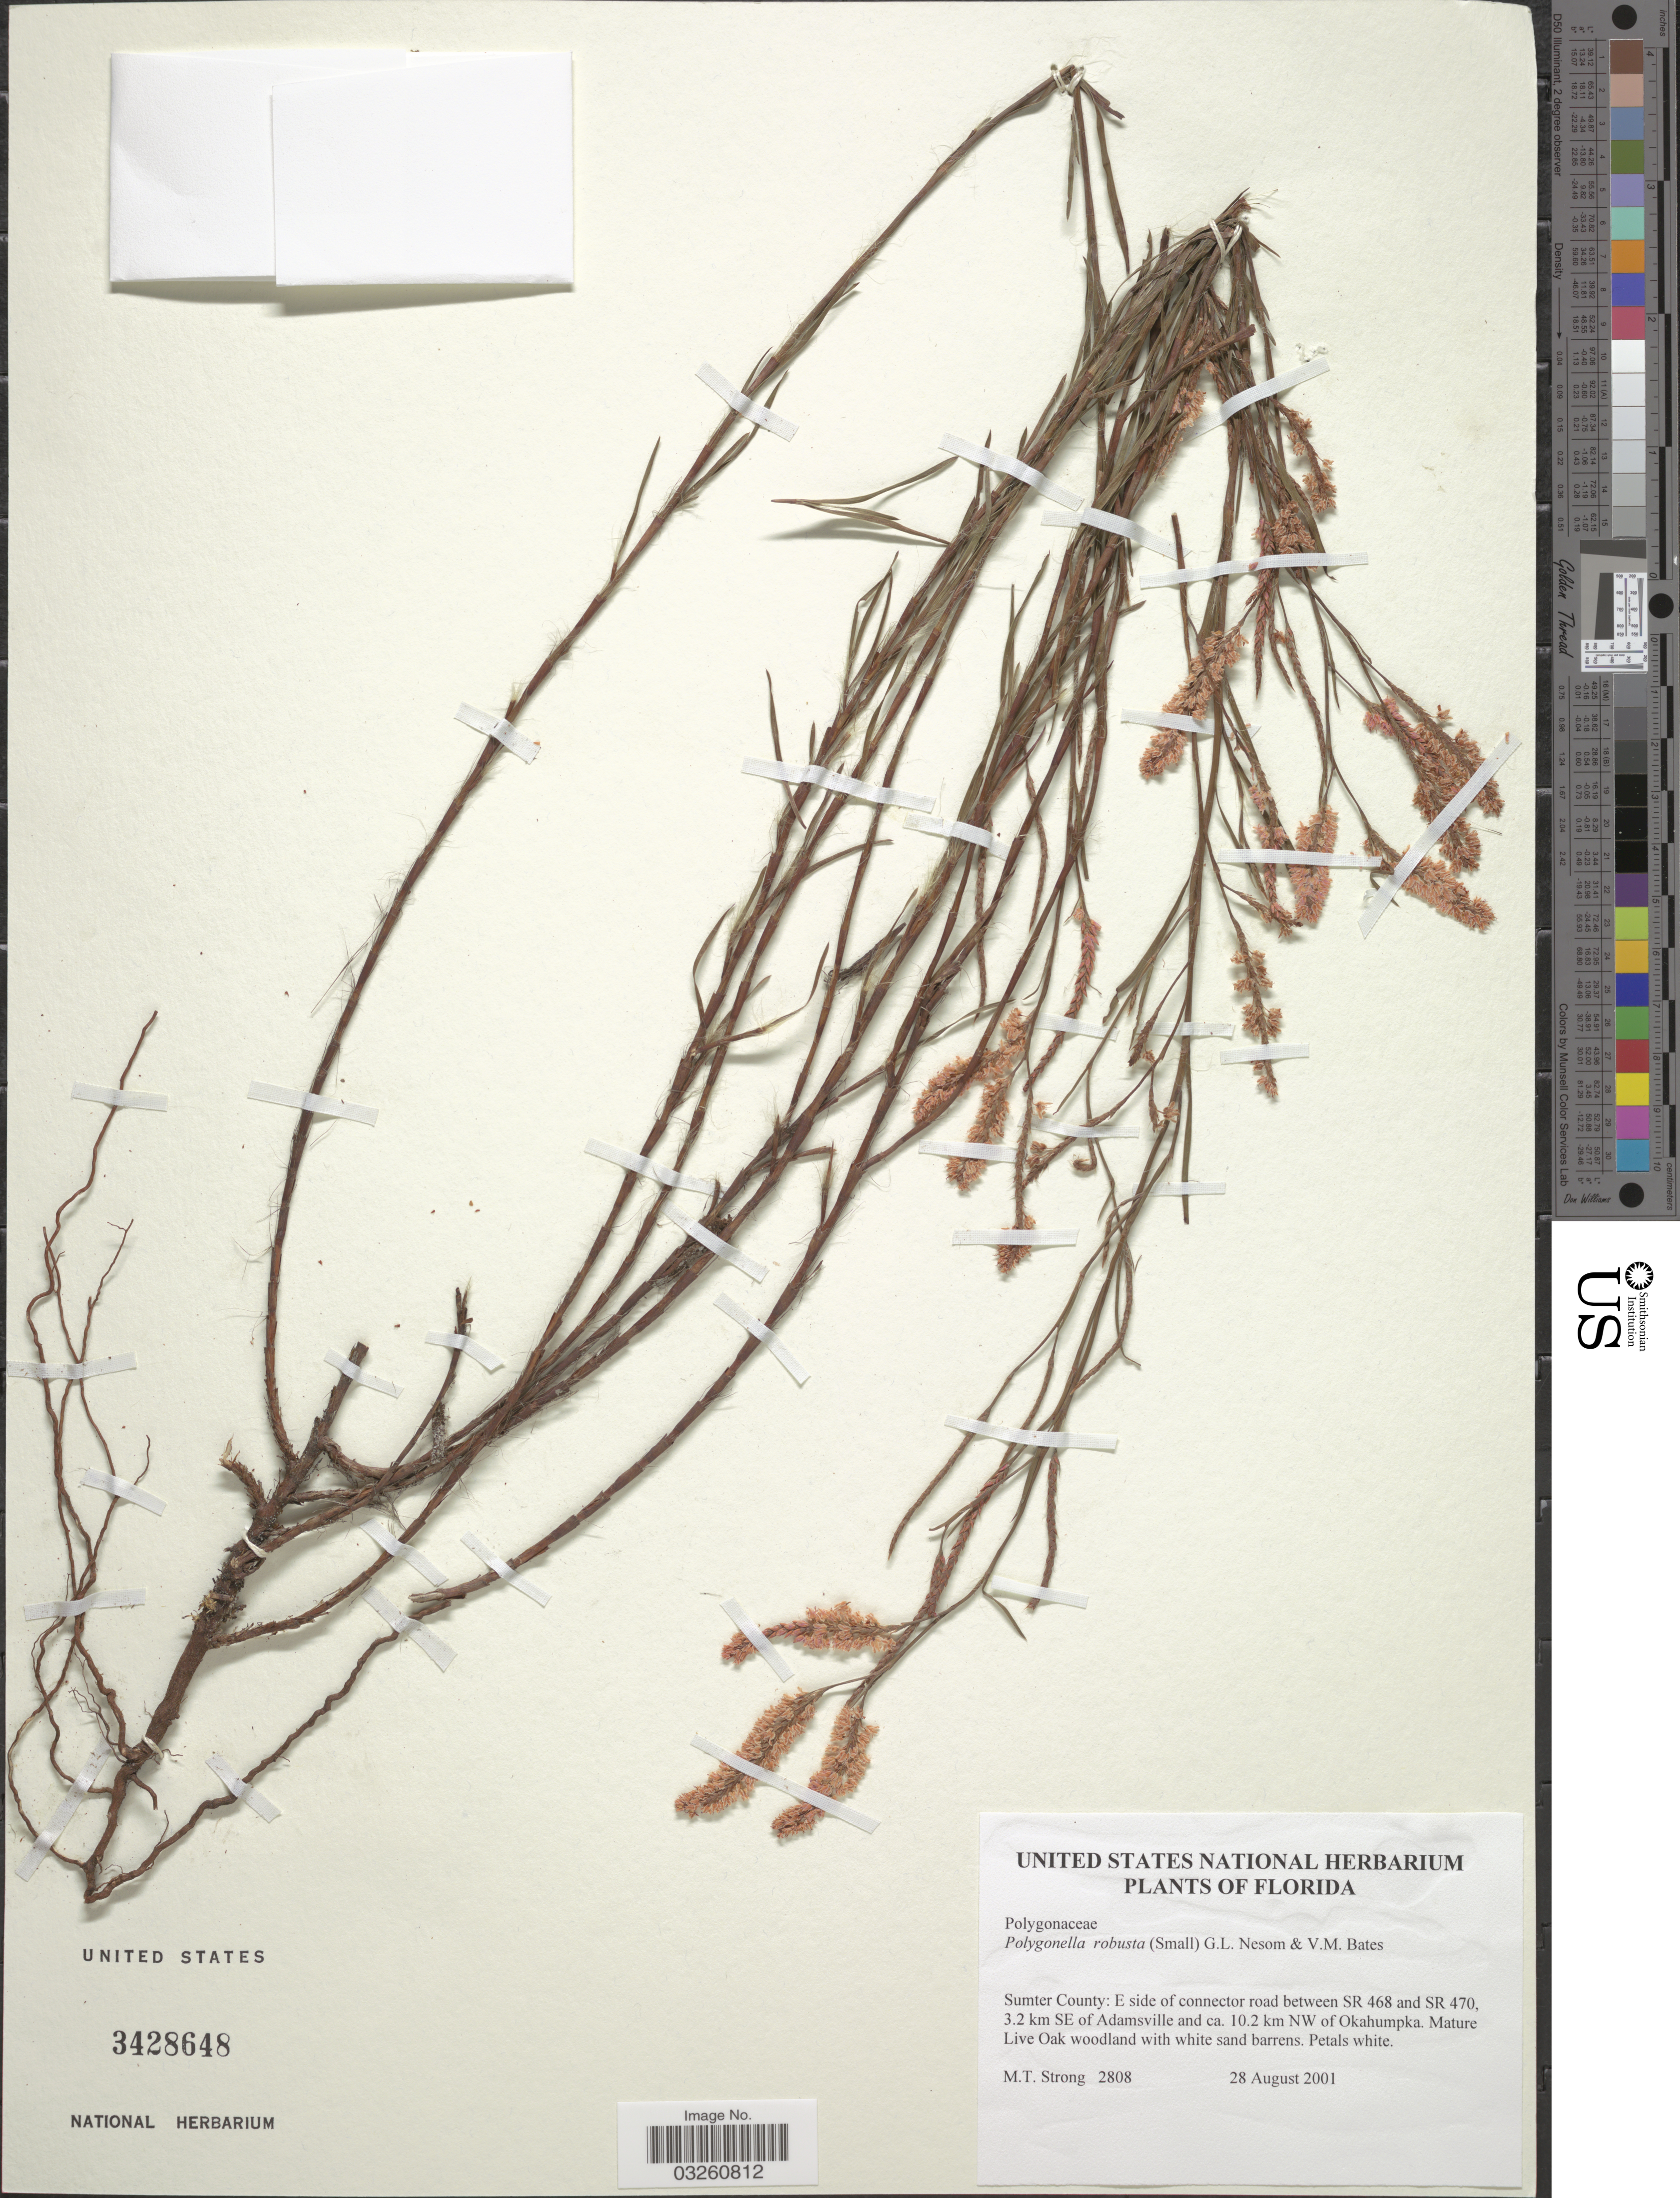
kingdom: Plantae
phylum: Tracheophyta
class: Magnoliopsida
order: Caryophyllales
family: Polygonaceae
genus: Polygonella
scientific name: Polygonella robusta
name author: (Small) G.L. Nesom & V.M. Bates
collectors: M. T. Strong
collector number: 2808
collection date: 2001-08-28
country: United States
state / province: Florida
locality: Sumter County: E side of connector road between SR 468 and SR 470, 3.2 km SE of Adamsville and ca. 10.2 km NW of Okahumpka.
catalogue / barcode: US 3428648